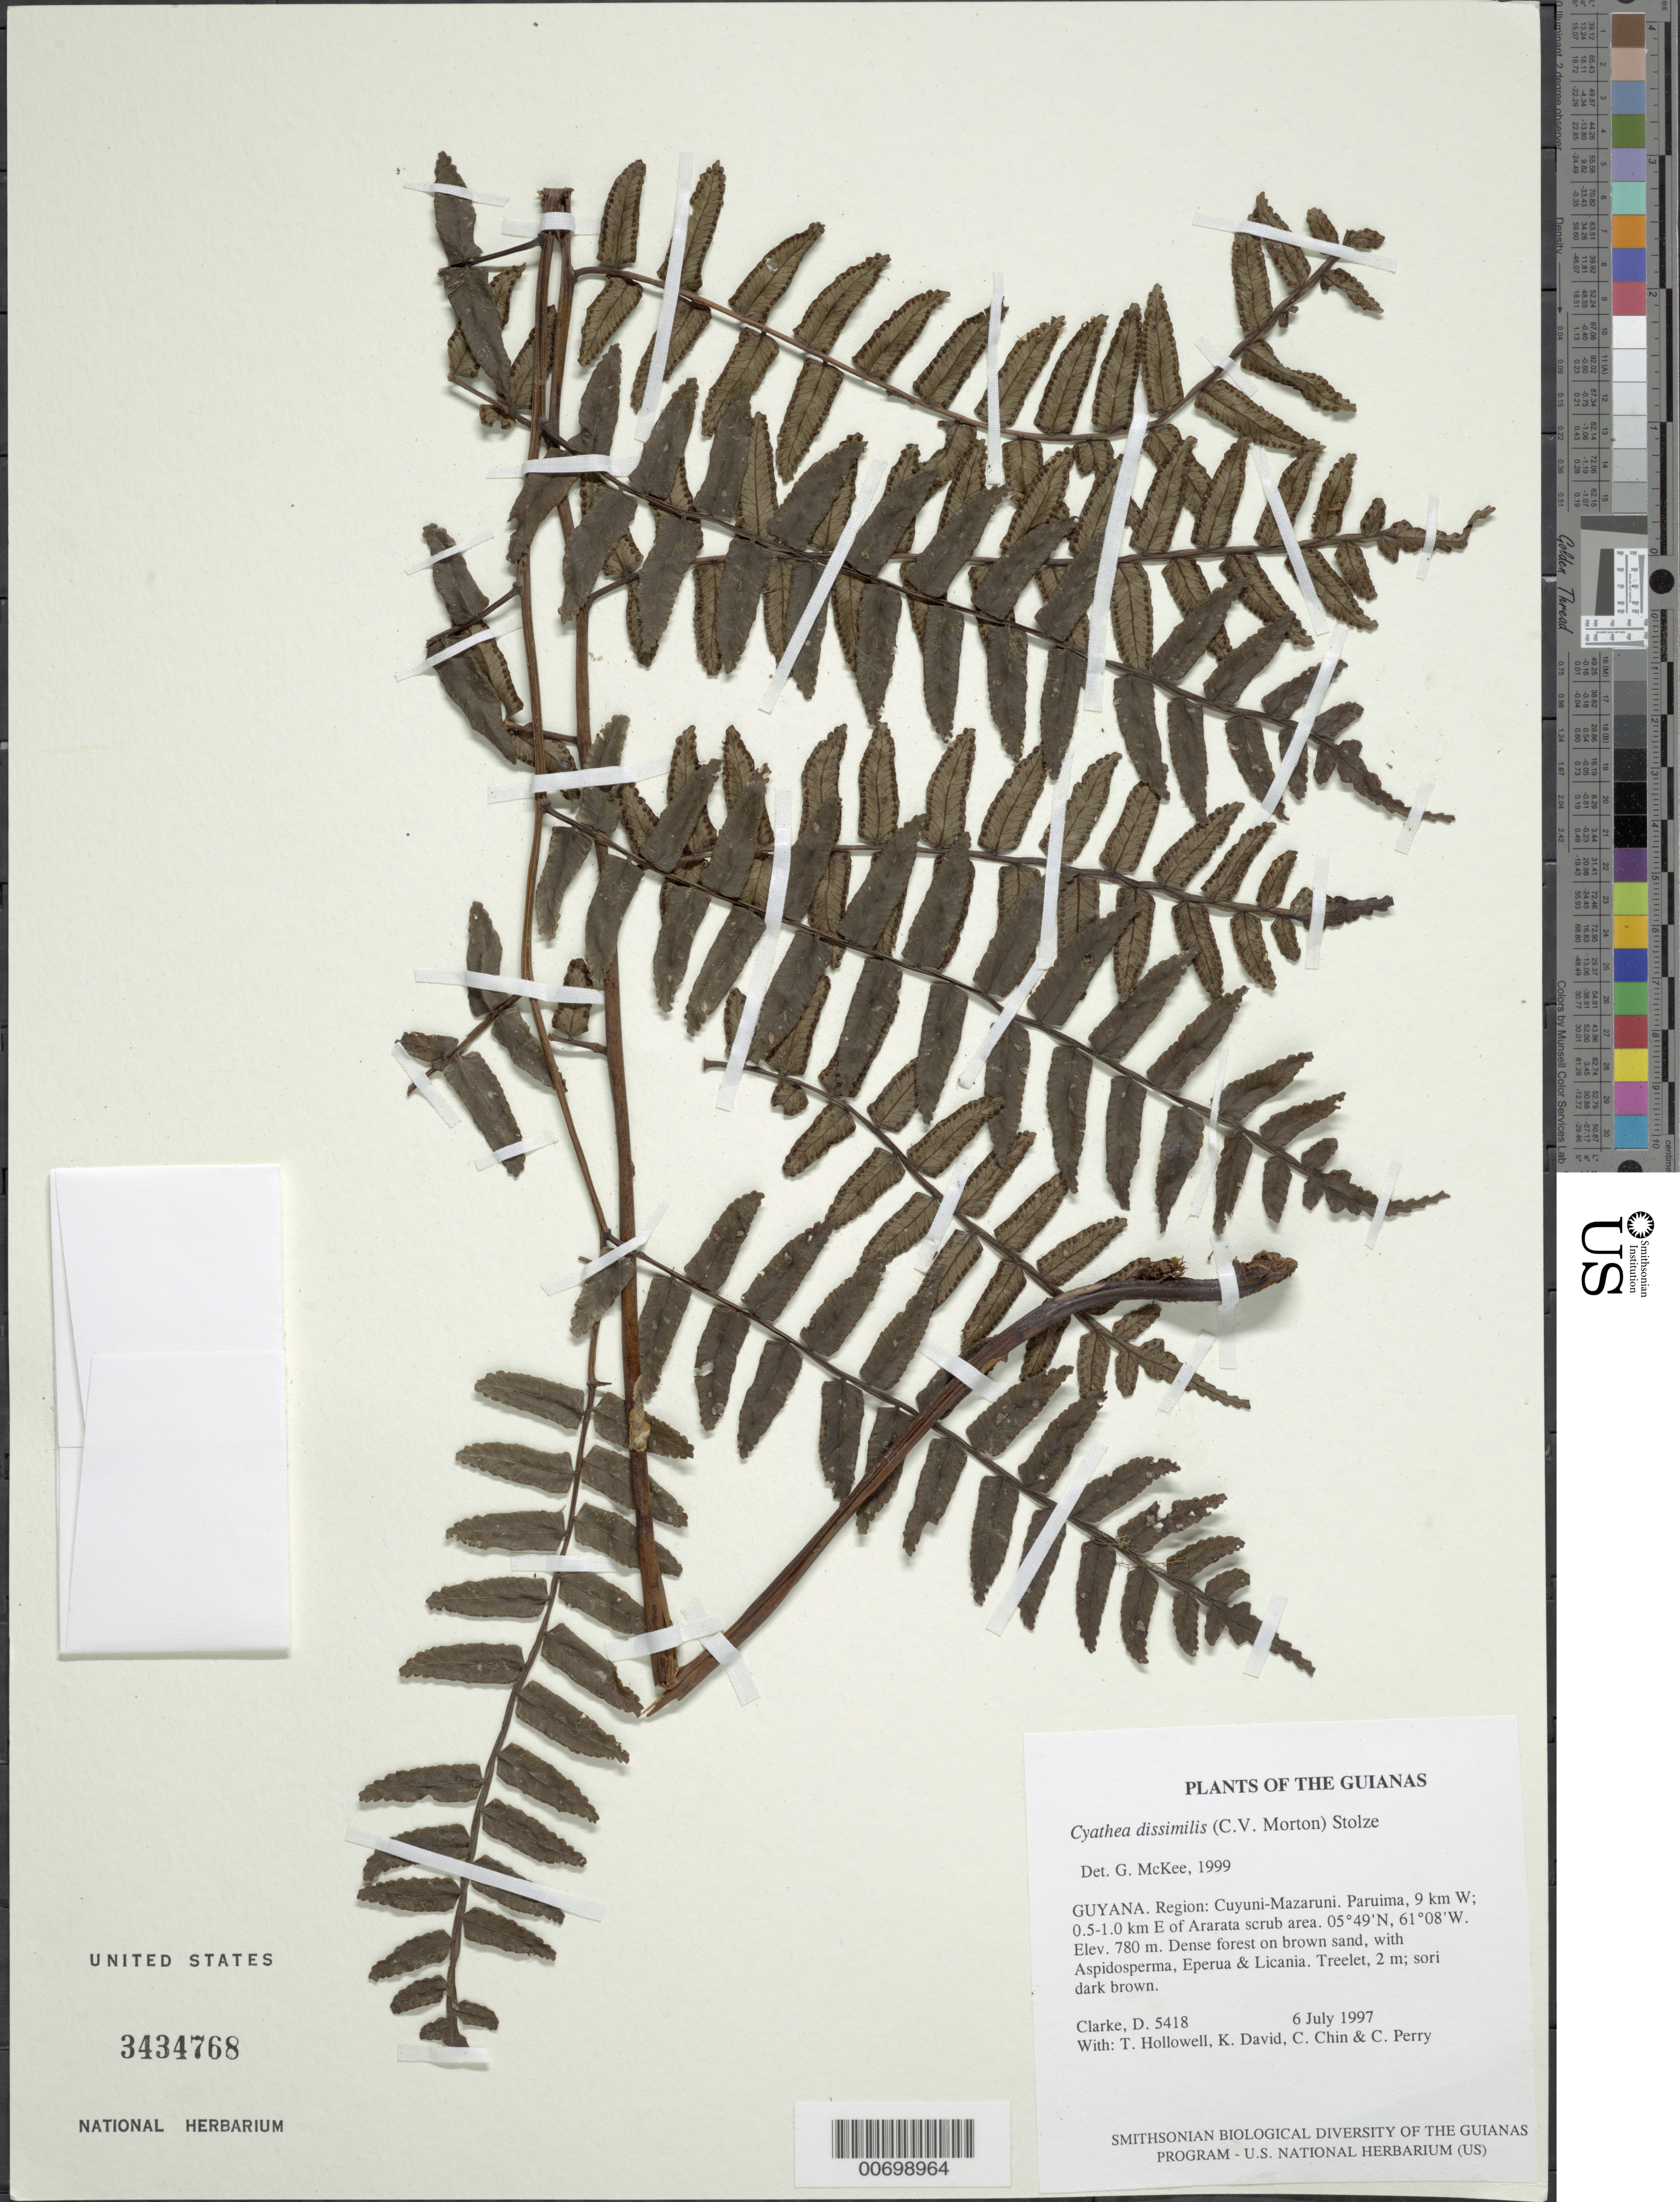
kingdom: Plantae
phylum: Tracheophyta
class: Polypodiopsida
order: Cyatheales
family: Cyatheaceae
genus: Cyathea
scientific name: Cyathea dissimilis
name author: (C.V. Morton) Stolze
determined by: McKee, G. S., (US), NMNH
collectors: H. D. Clarke, T. Hollowell, K. David, C. Chin & C. Perry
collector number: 5418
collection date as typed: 6 July 1997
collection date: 1997-07-06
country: Guyana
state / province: Cuyuni-Mazaruni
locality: Paruima, 9 km W; 0.5-1.0 km E of Ararata scrub area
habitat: Dense forest on brown sand, with Aspidosperma, Eperua & Licania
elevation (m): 780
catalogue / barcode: US 3434768